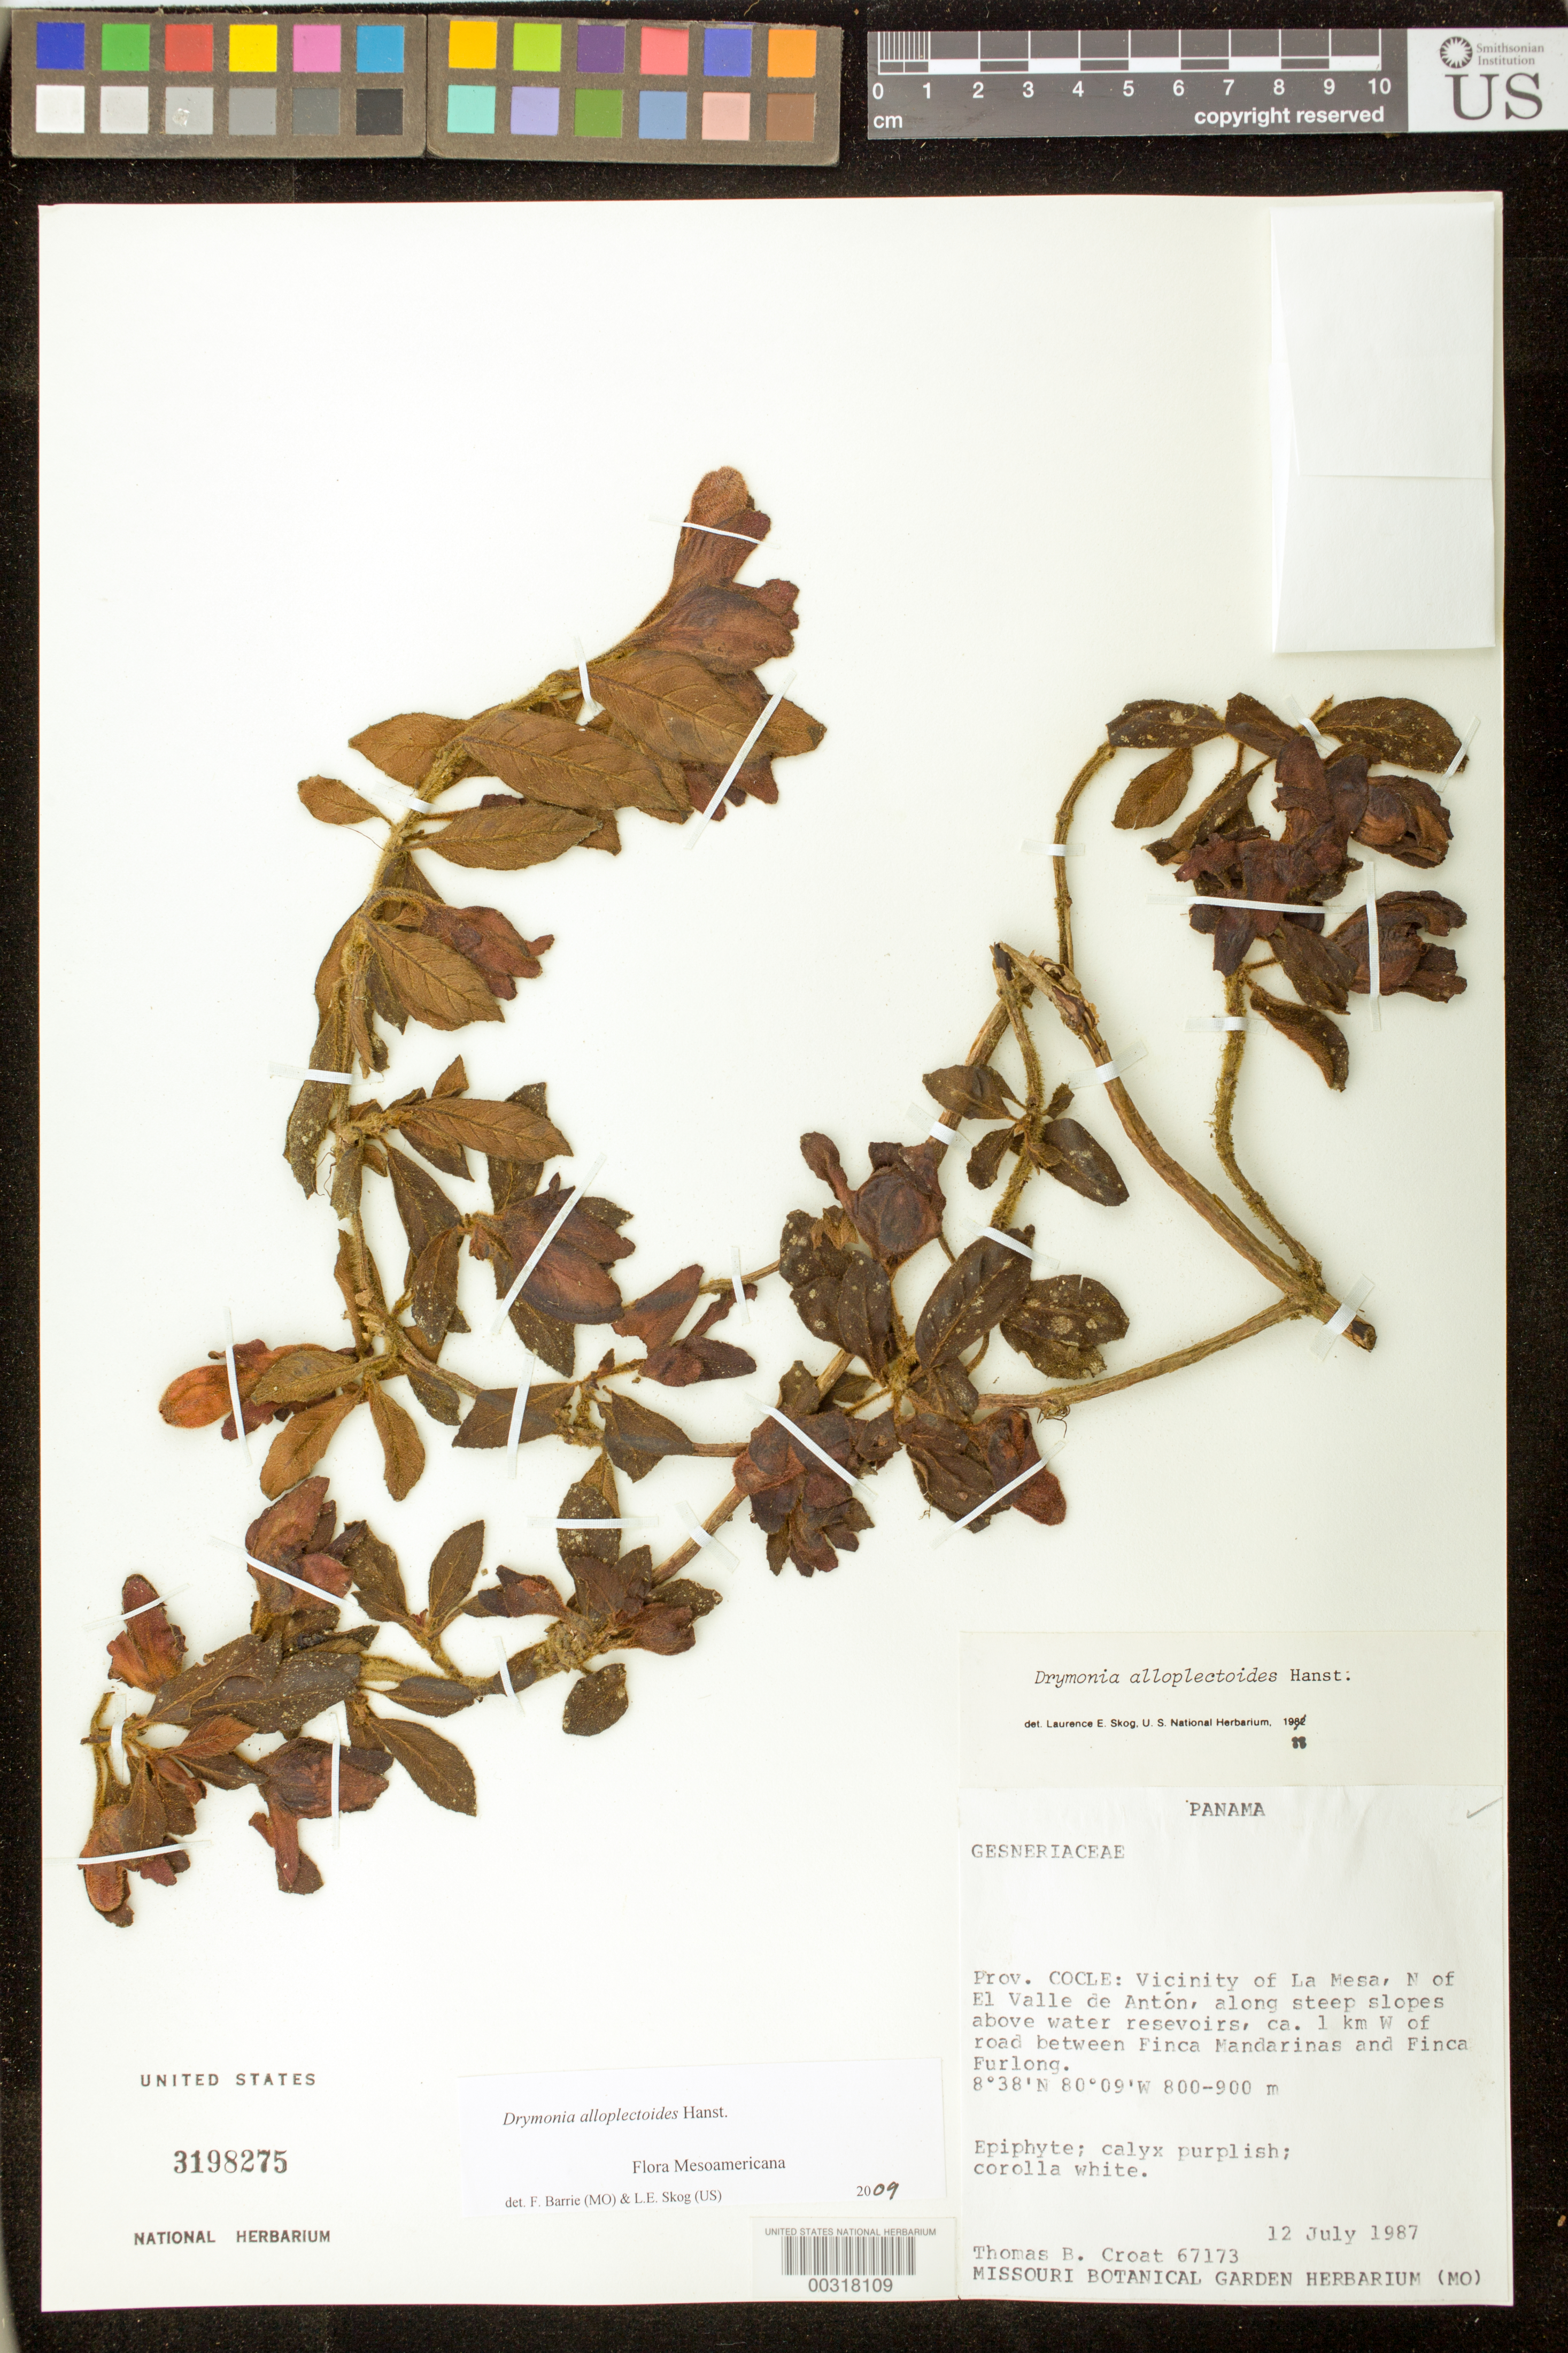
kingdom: Plantae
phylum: Tracheophyta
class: Magnoliopsida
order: Lamiales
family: Gesneriaceae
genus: Drymonia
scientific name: Drymonia alloplectoides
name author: Hanst.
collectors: T. B. Croat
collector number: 67173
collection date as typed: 12 Jul 1987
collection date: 1987-07-12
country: Panama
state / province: Coclé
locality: Vicinity of La Mesa, N of El Valle de Anton, ...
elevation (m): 800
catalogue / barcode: US 3198275